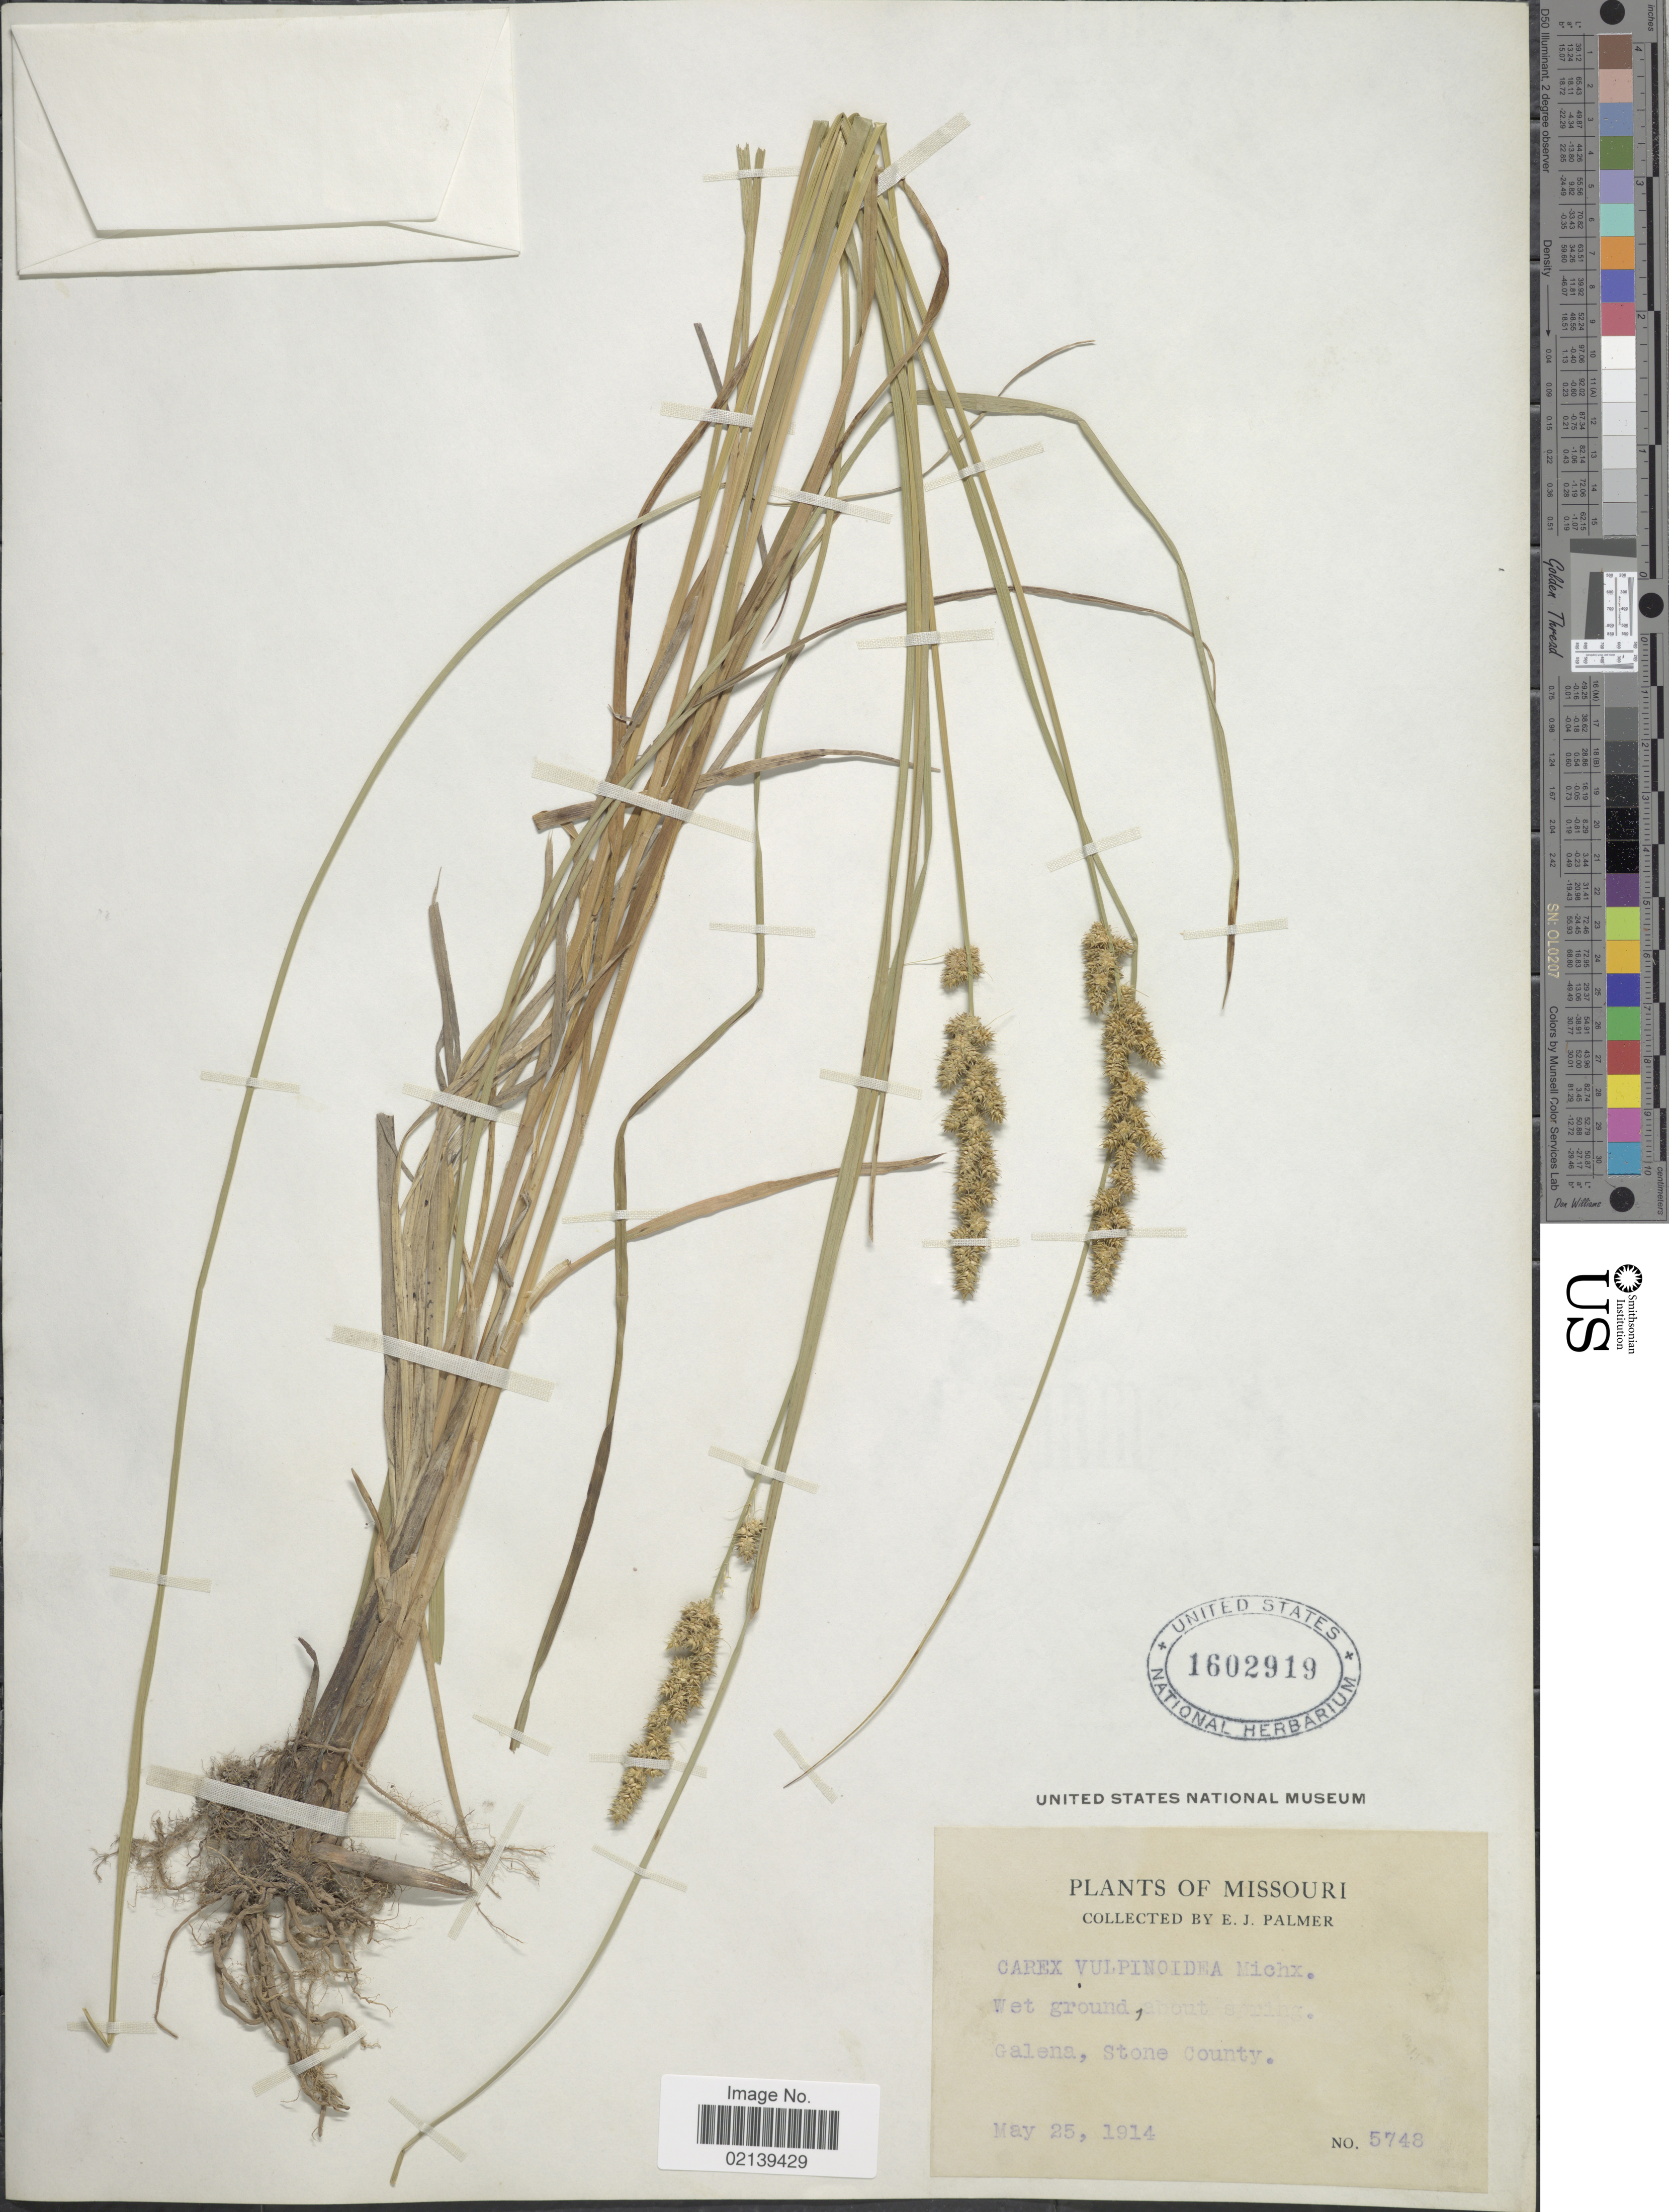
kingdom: Plantae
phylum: Tracheophyta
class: Liliopsida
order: Poales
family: Cyperaceae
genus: Carex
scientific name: Carex vulpinoidea Michx.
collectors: E. J. Palmer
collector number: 5748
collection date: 1914-05-25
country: United States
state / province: Missouri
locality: Galena, Stone County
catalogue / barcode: US 1602919